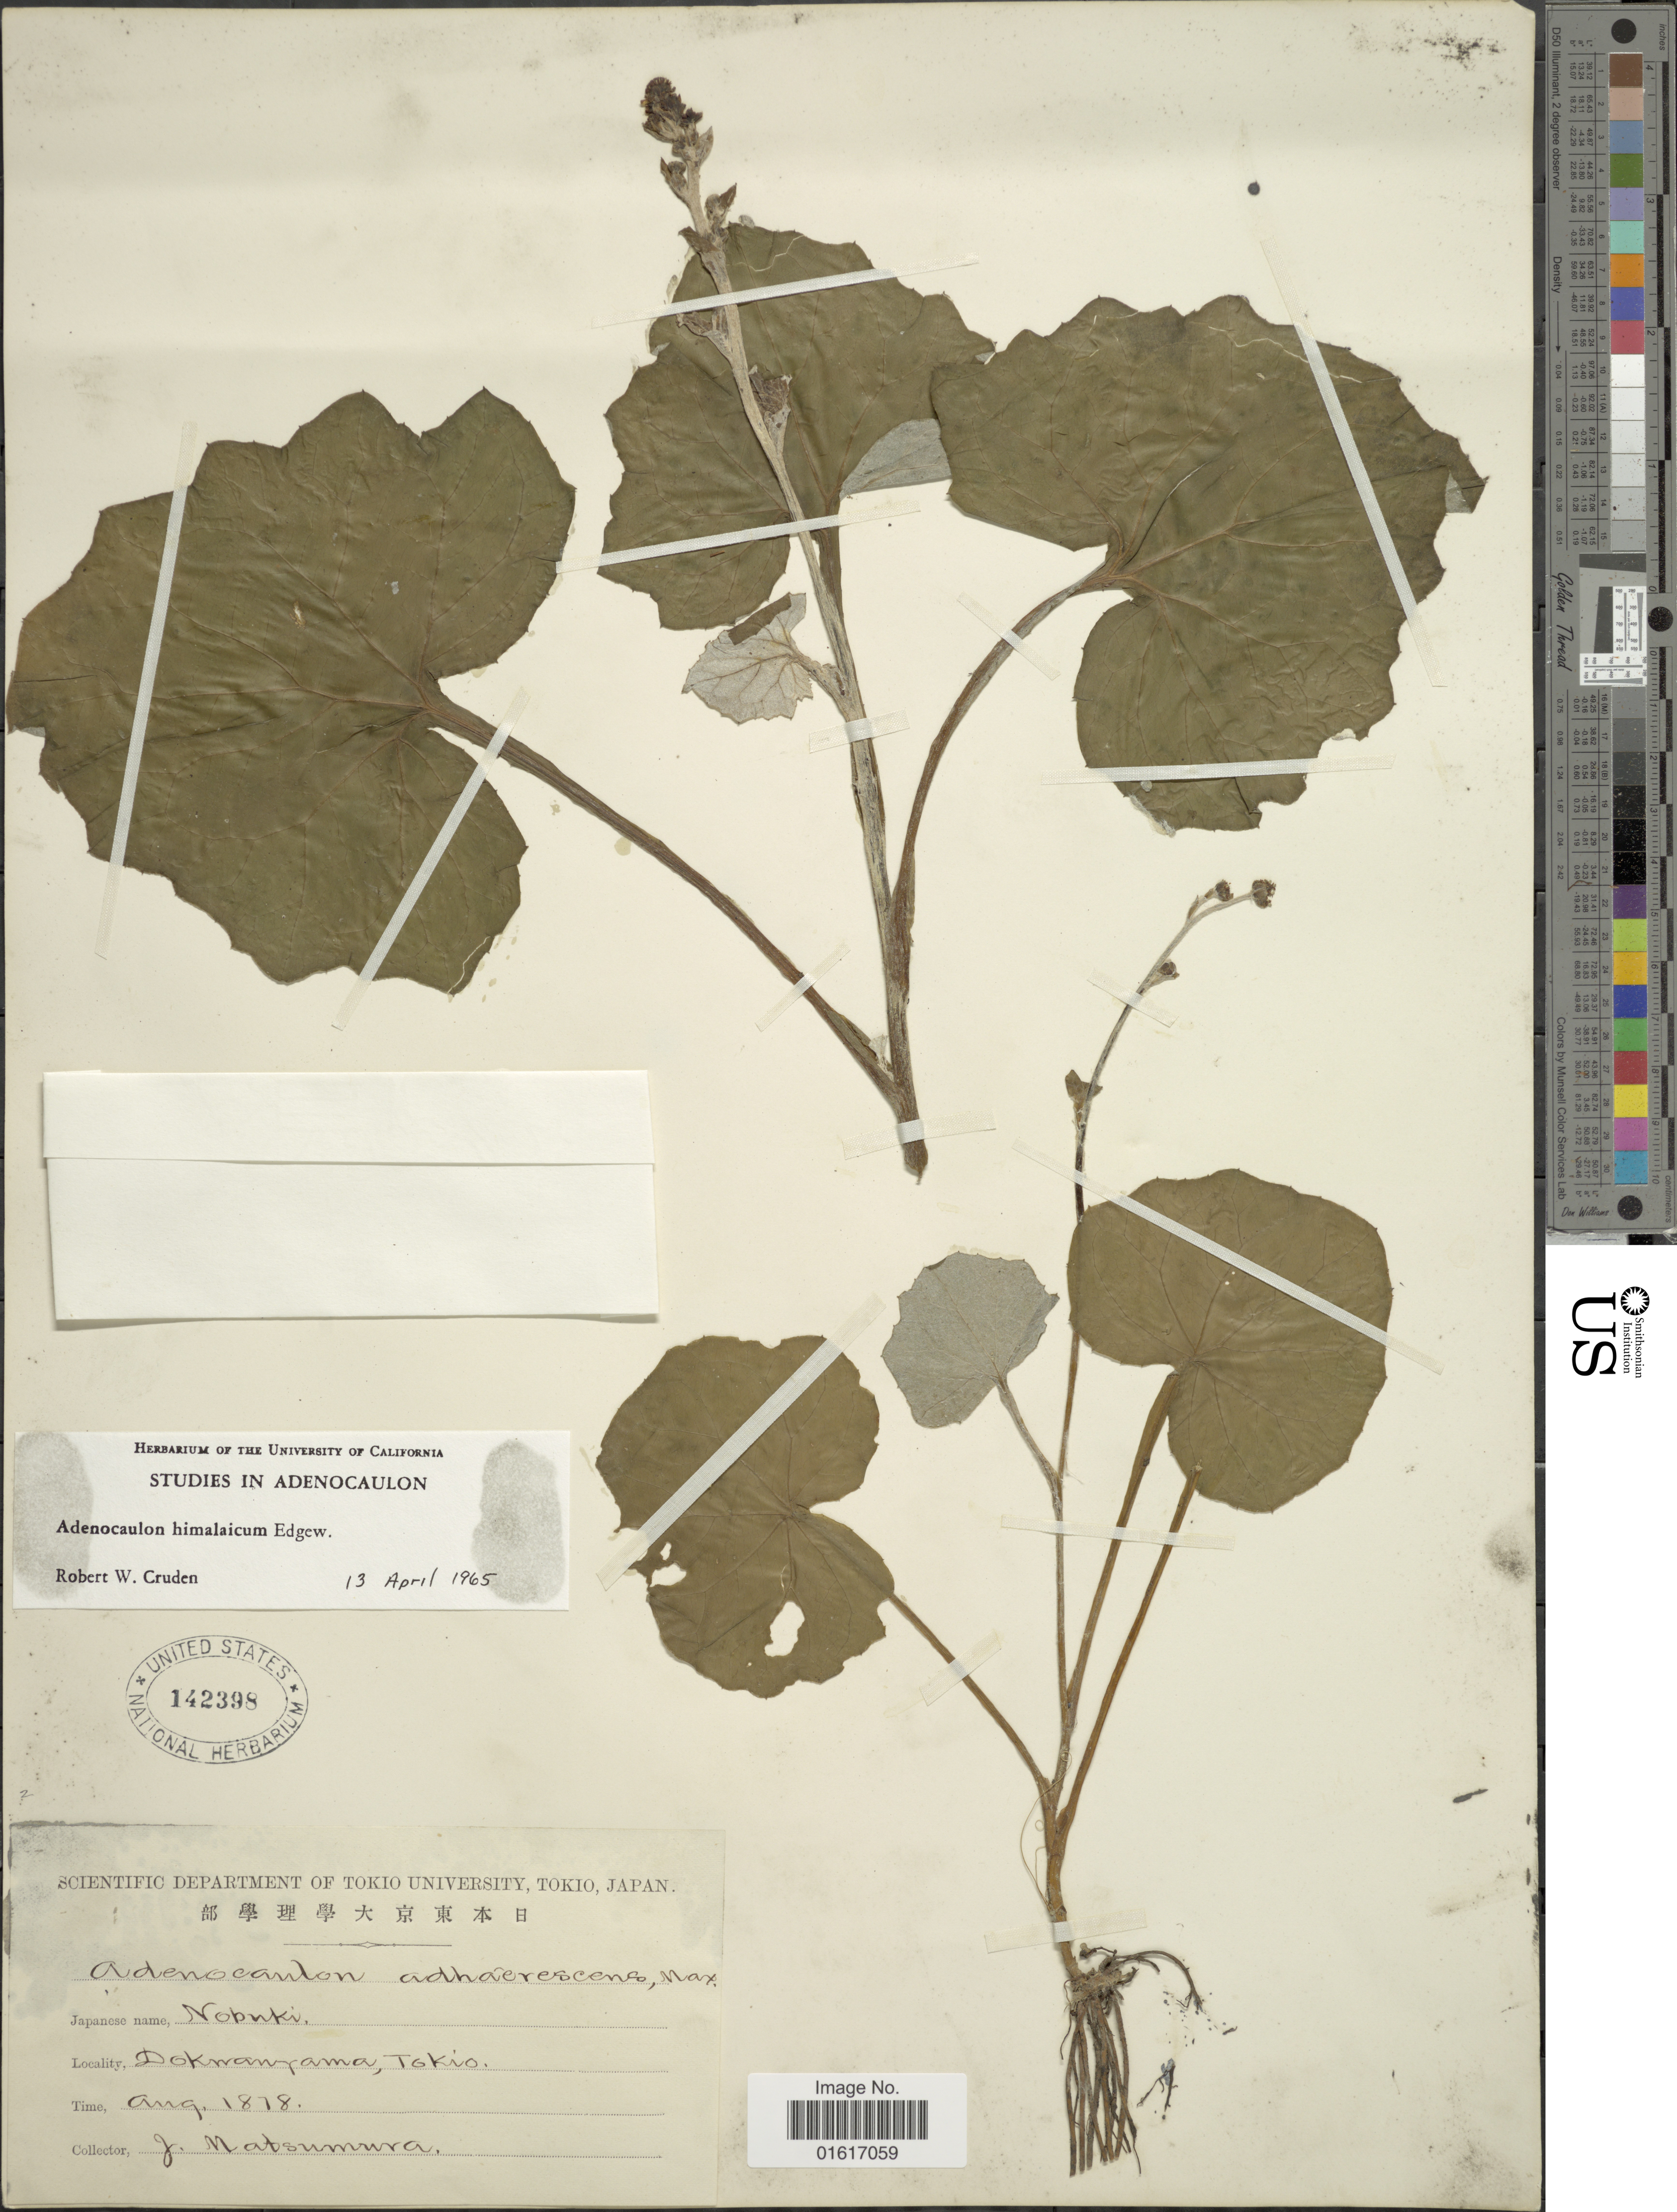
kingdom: Plantae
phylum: Tracheophyta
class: Magnoliopsida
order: Asterales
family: Asteraceae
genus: Adenocaulon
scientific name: Adenocaulon himalaicum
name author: Edgew.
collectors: J. Matsumura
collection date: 1818-08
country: Japan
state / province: Tokyo, Federal City of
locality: Dokwan-yama.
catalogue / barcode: US 142398